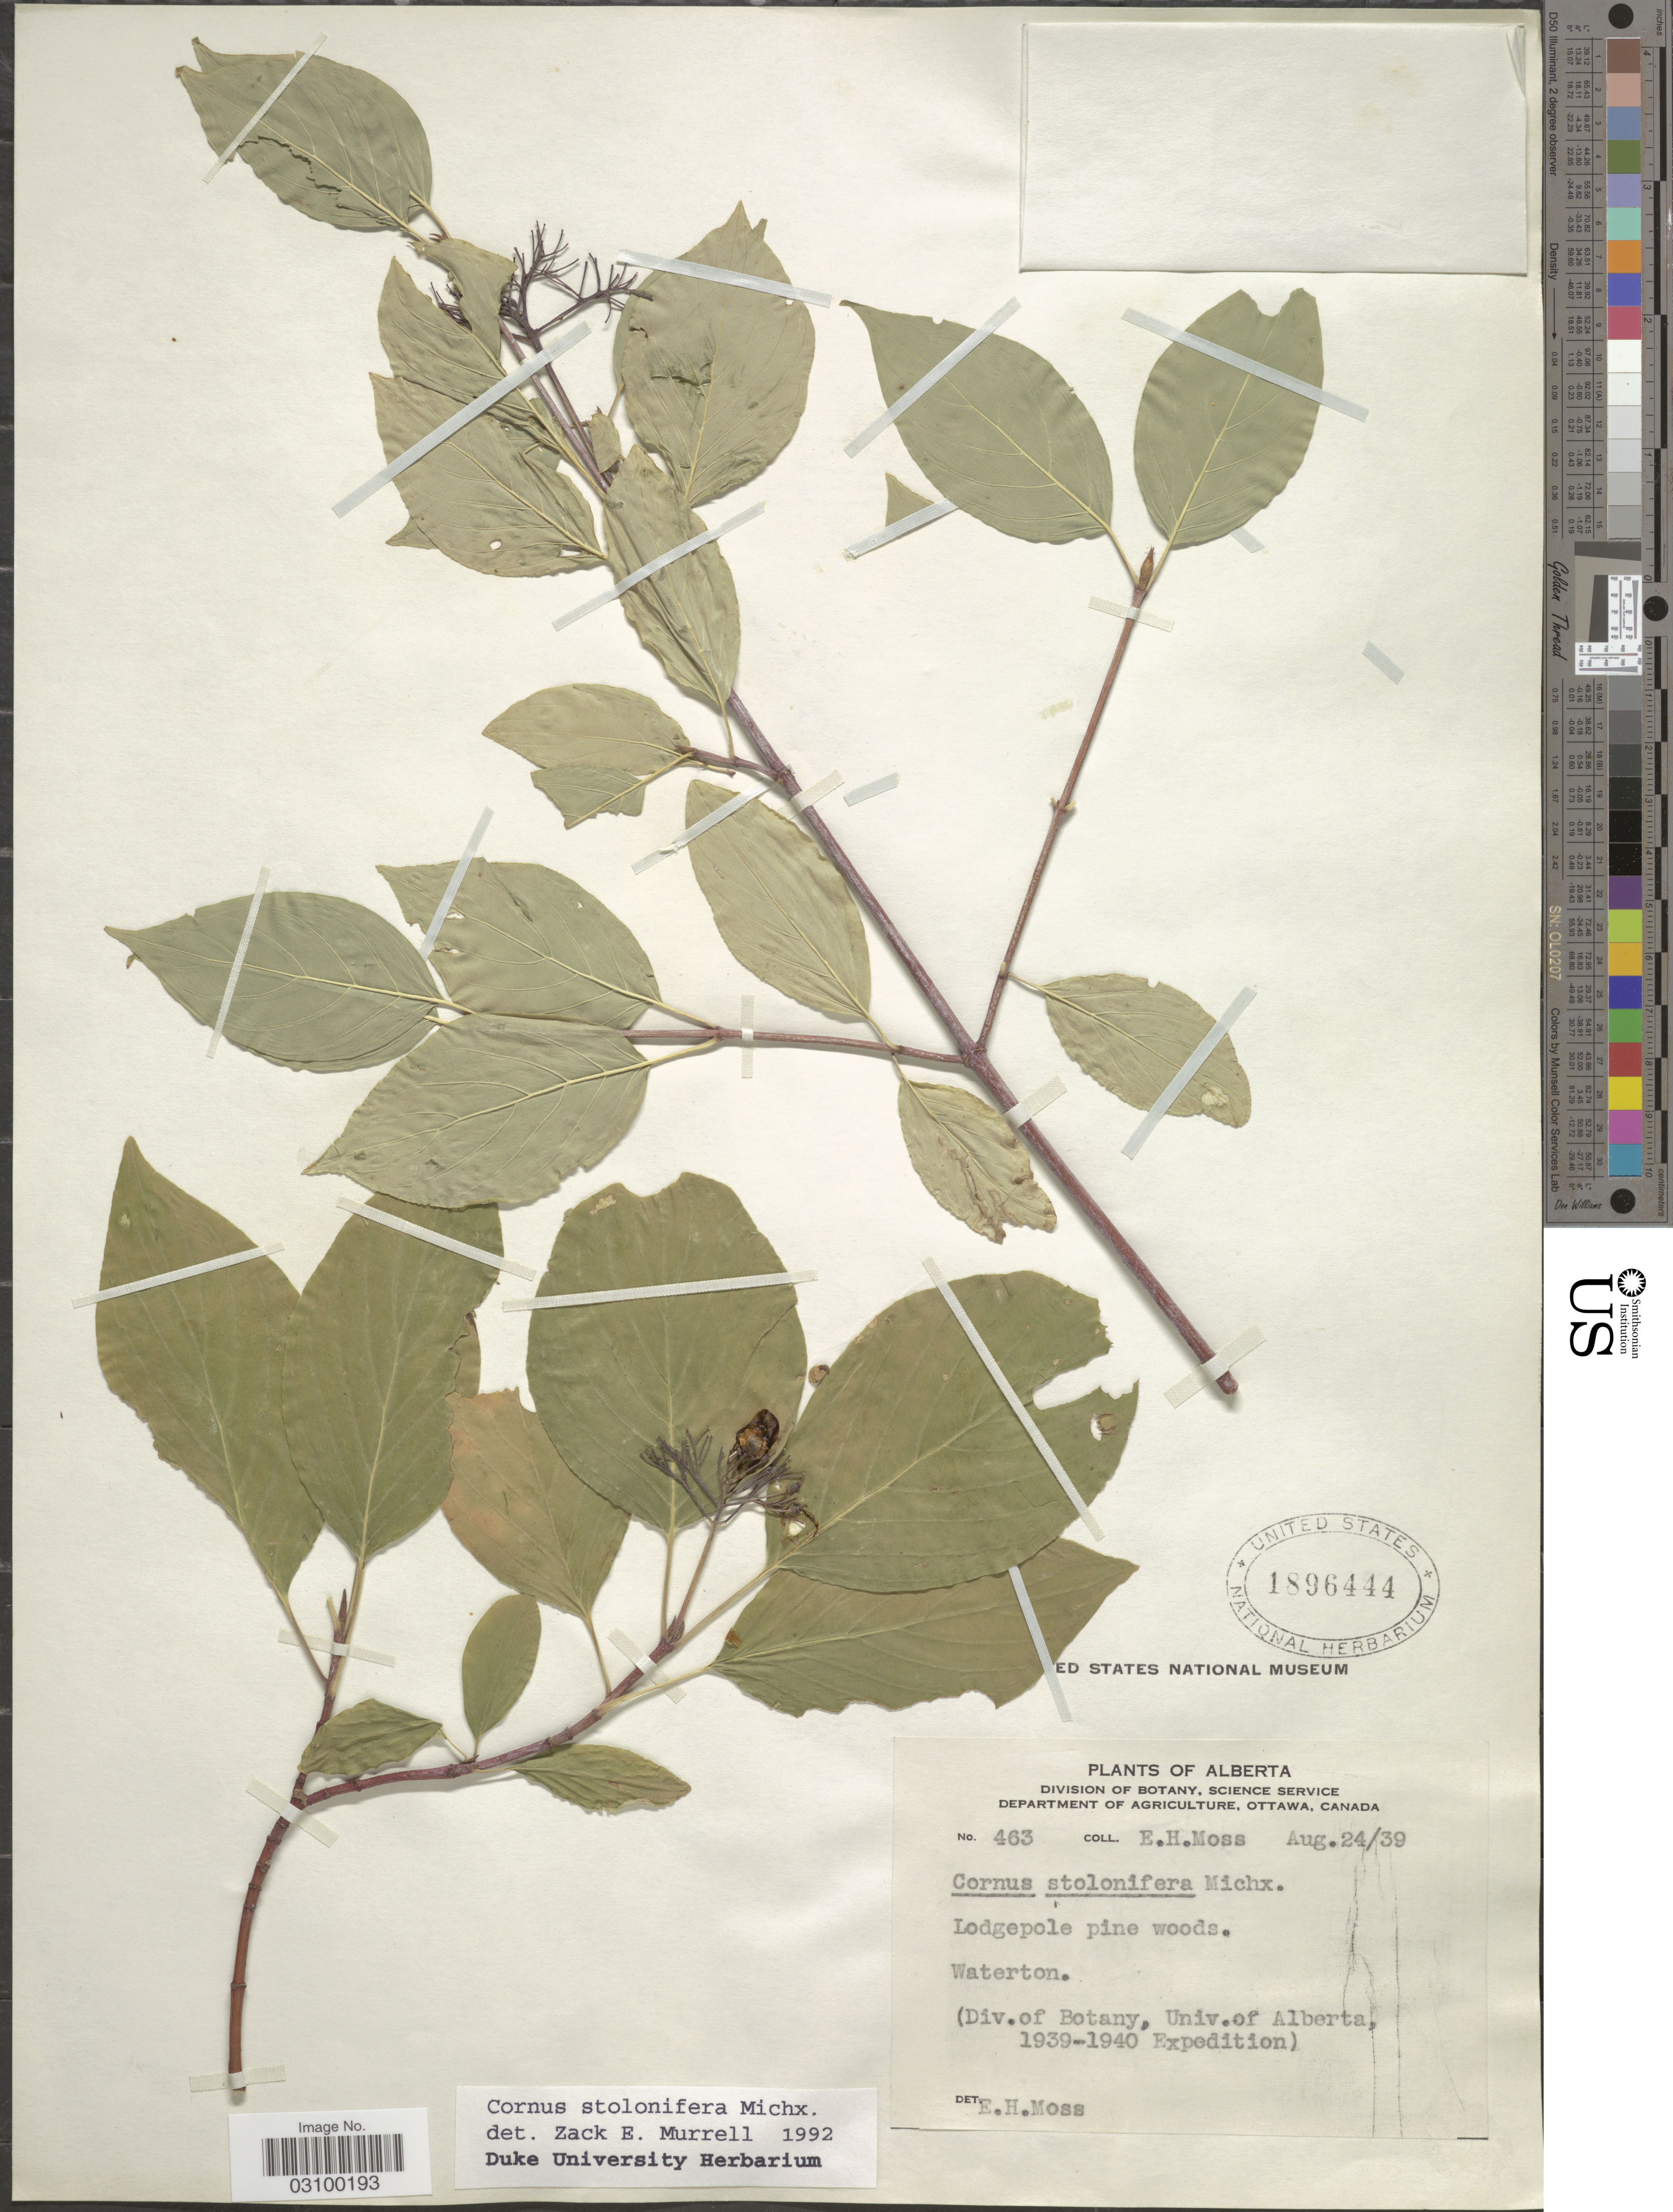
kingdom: Plantae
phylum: Tracheophyta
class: Magnoliopsida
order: Cornales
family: Cornaceae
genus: Cornus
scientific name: Cornus sericea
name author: L.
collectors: E. Moss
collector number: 463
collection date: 1939-08-24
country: Canada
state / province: Alberta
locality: Waterton.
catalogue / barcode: US 1896444